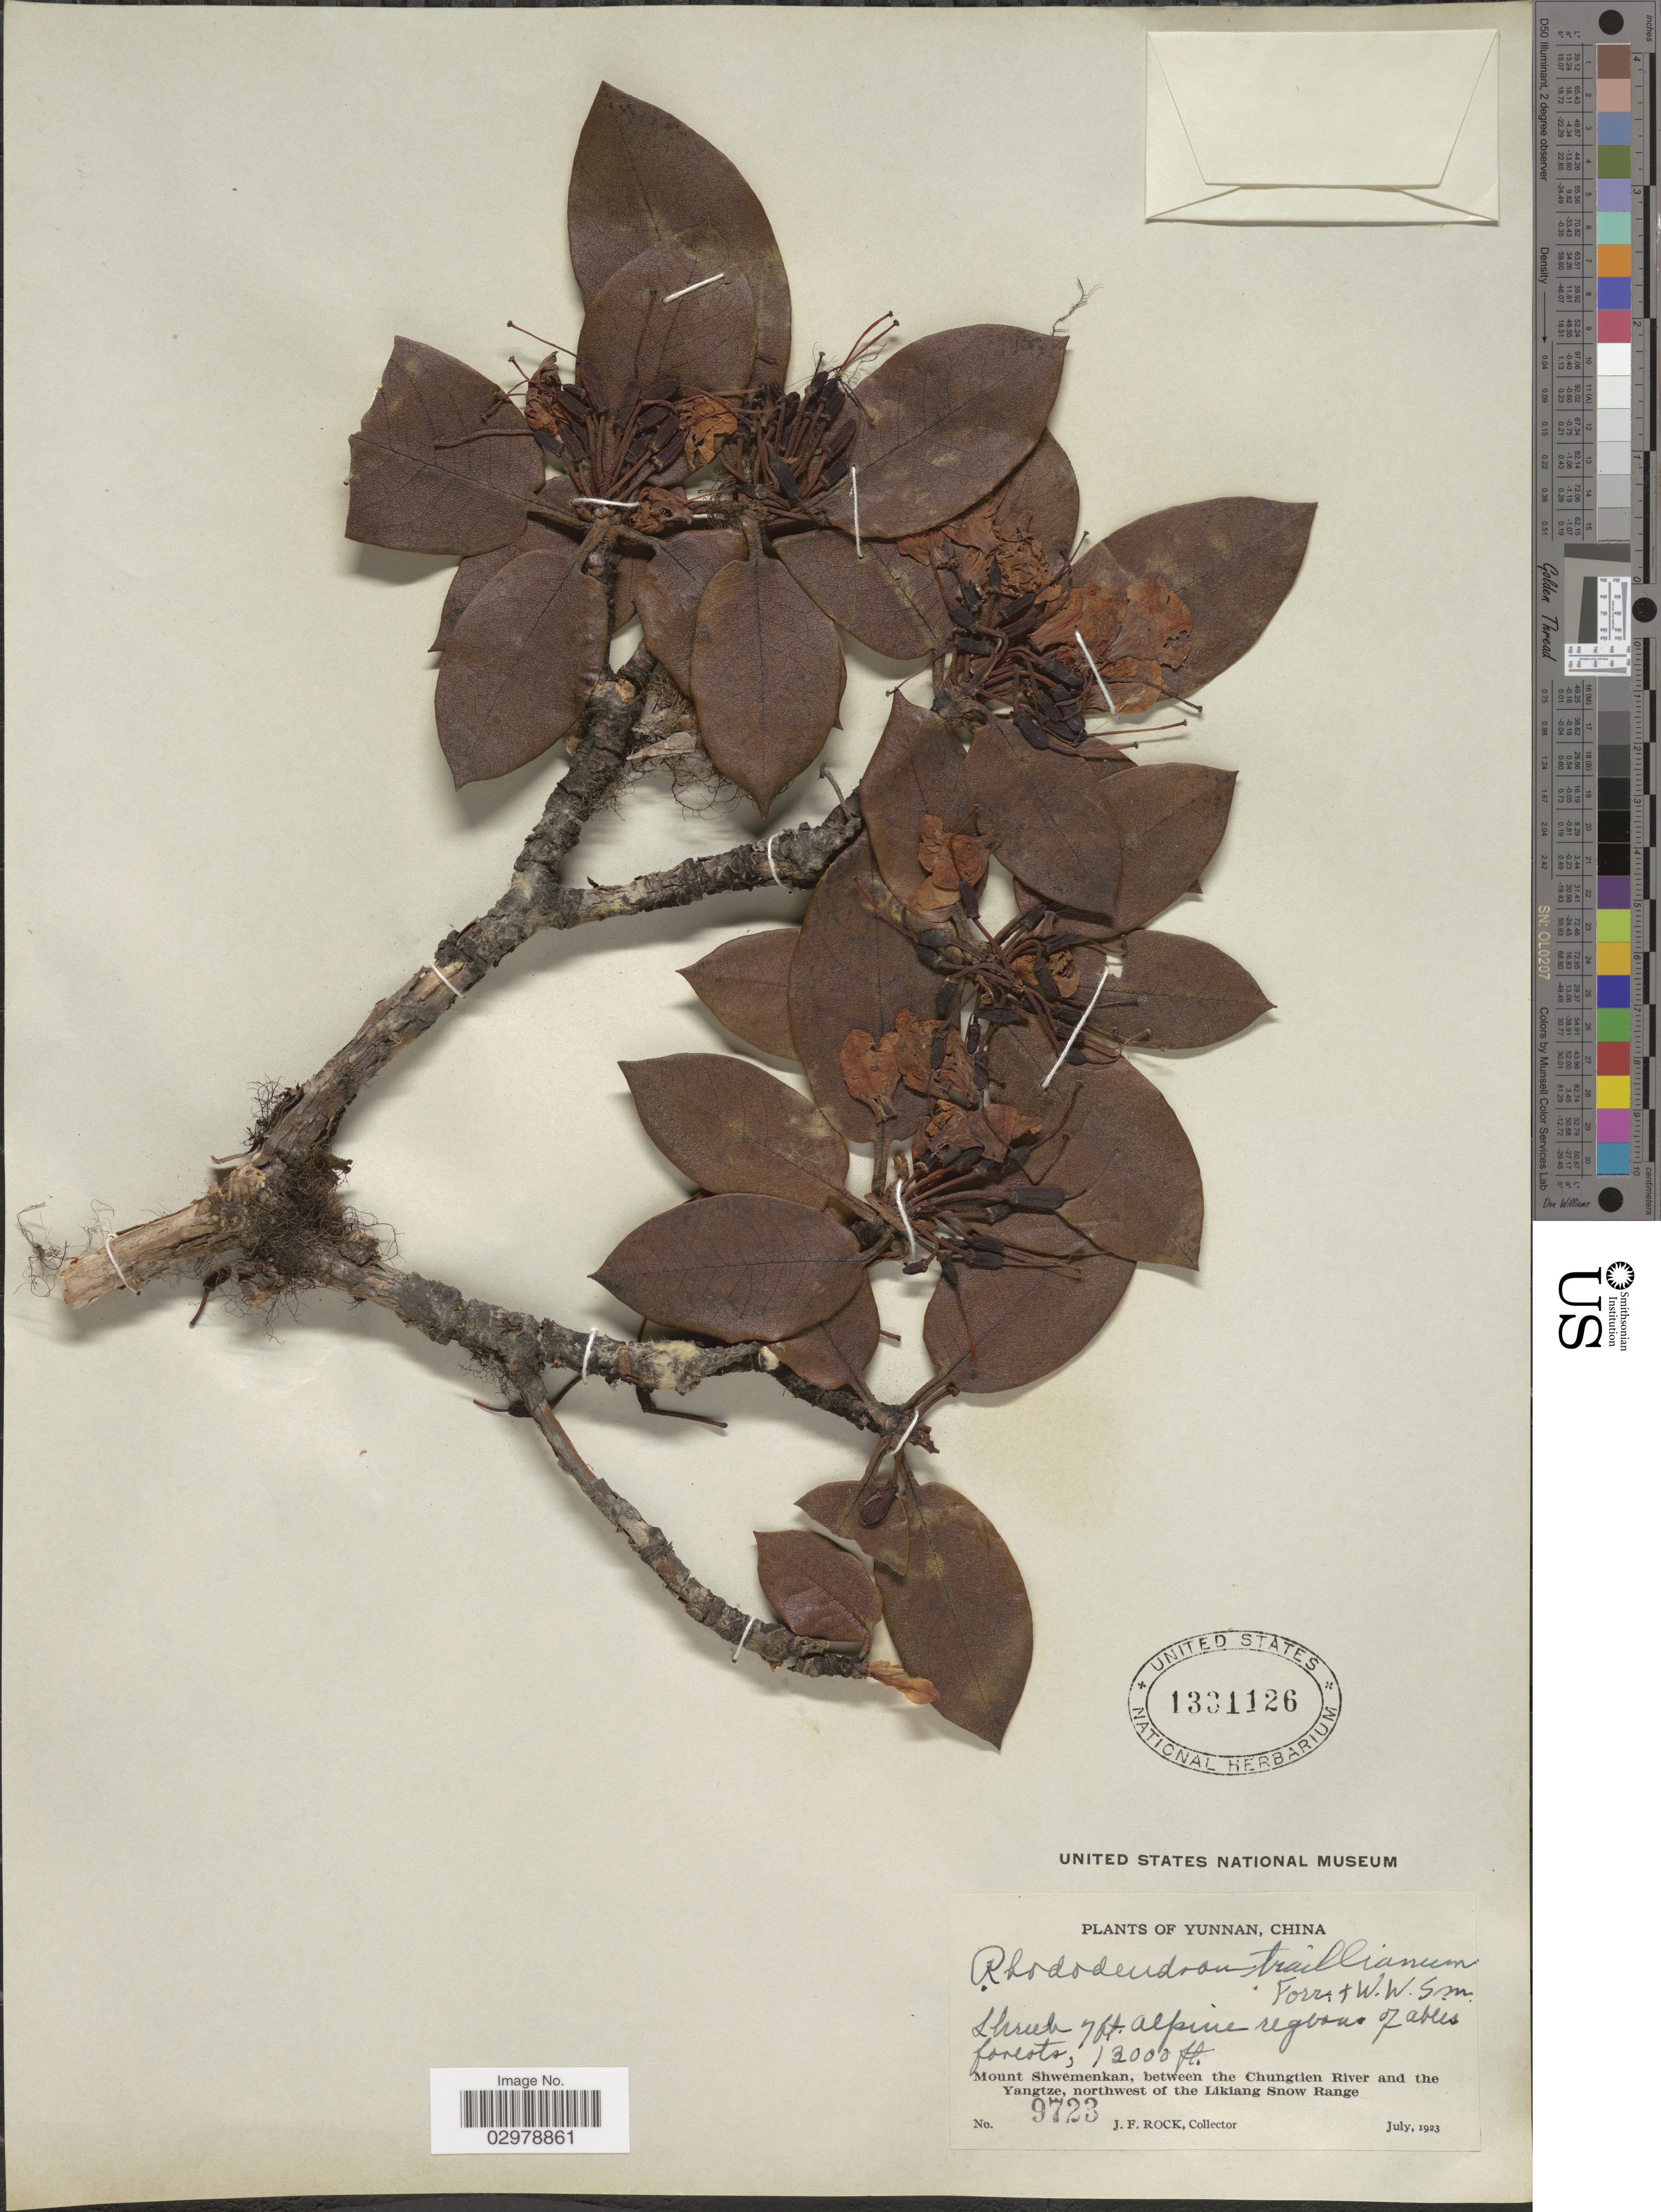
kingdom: Plantae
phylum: Tracheophyta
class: Magnoliopsida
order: Ericales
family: Ericaceae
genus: Rhododendron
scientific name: Rhododendron traillianum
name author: Forrest & W.W. Sm.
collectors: J. Rock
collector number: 9723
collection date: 1923-07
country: China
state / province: Yunnan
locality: Mount Shwemenkan, between the Chungtien River and the Yangtze, northwest of the Likiang Snow Range.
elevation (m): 3962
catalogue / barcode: US 1331126